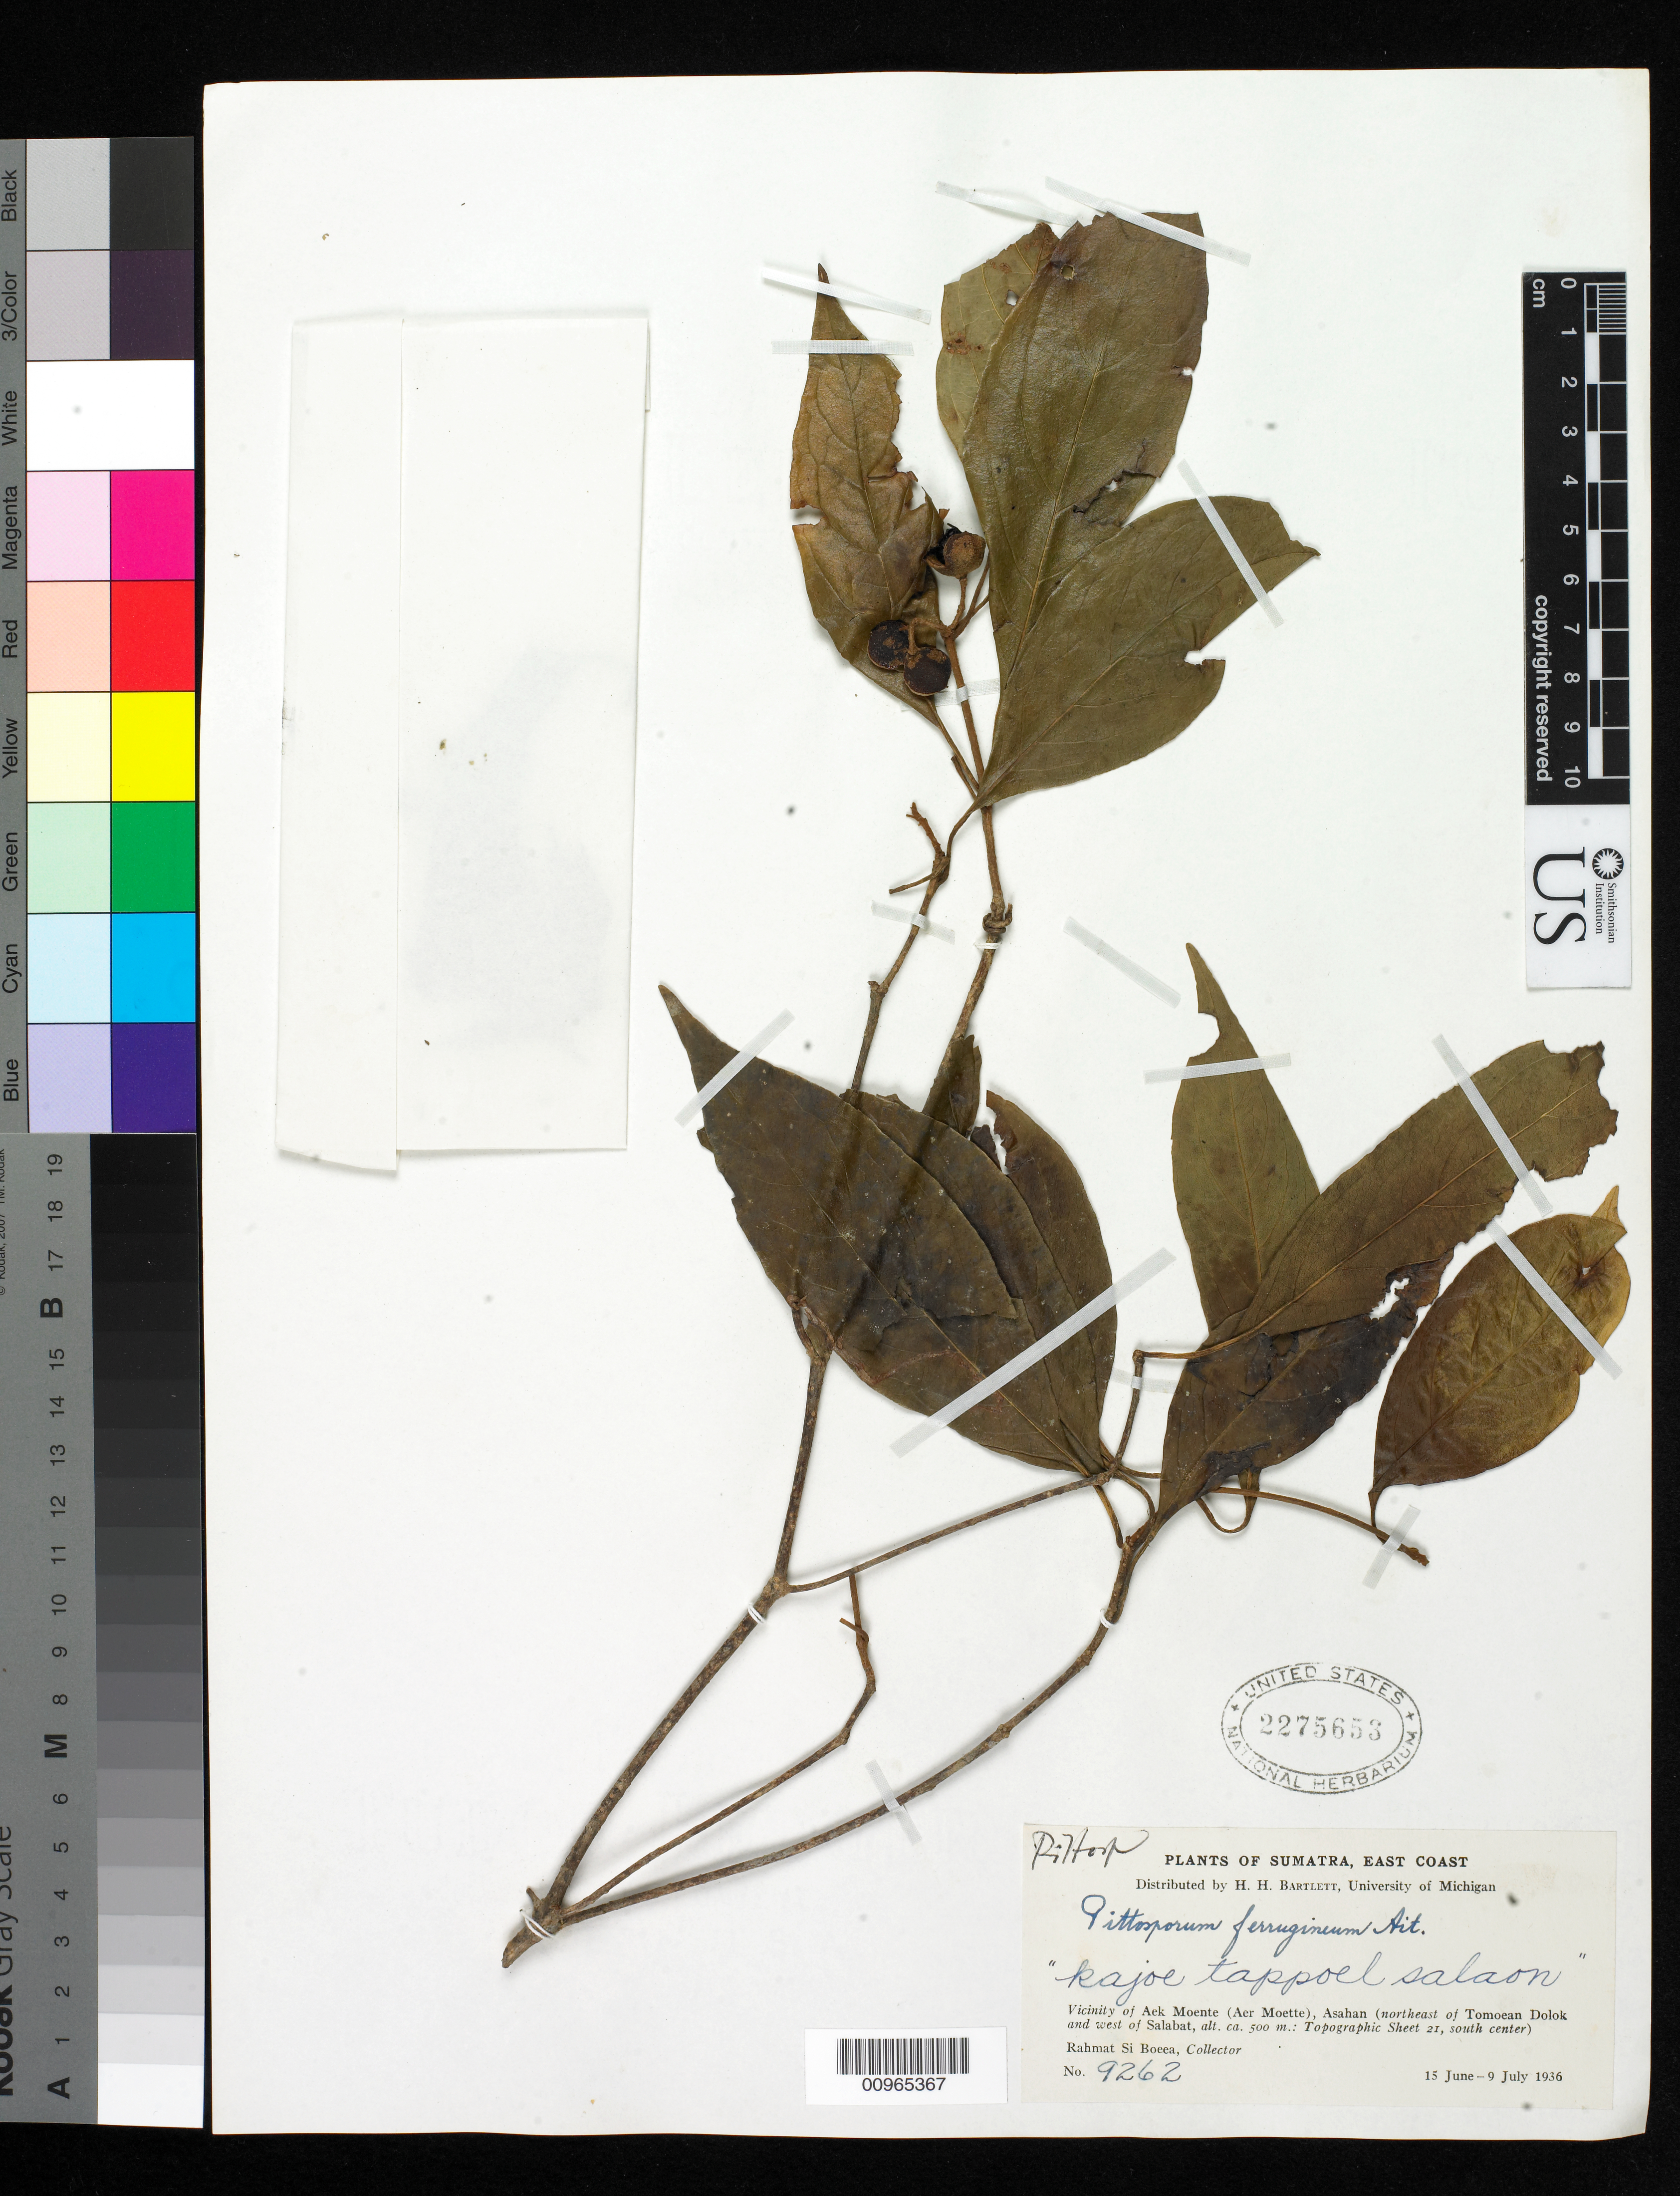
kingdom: Plantae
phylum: Tracheophyta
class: Magnoliopsida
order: Apiales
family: Pittosporaceae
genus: Pittosporum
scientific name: Pittosporum ferrugineum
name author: W.T. Aiton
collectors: Rahmat Si Boeea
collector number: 9262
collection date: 1936-06-15/1936-07-09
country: Indonesia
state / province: Sumatra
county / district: Sumatera Utara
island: Sumatra I.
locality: (East Coast) vicinity of Aek Moente (Aer Moette), Asahan (NE of Tomoean Dolok and W of Salabat)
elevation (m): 500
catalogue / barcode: US 2275653